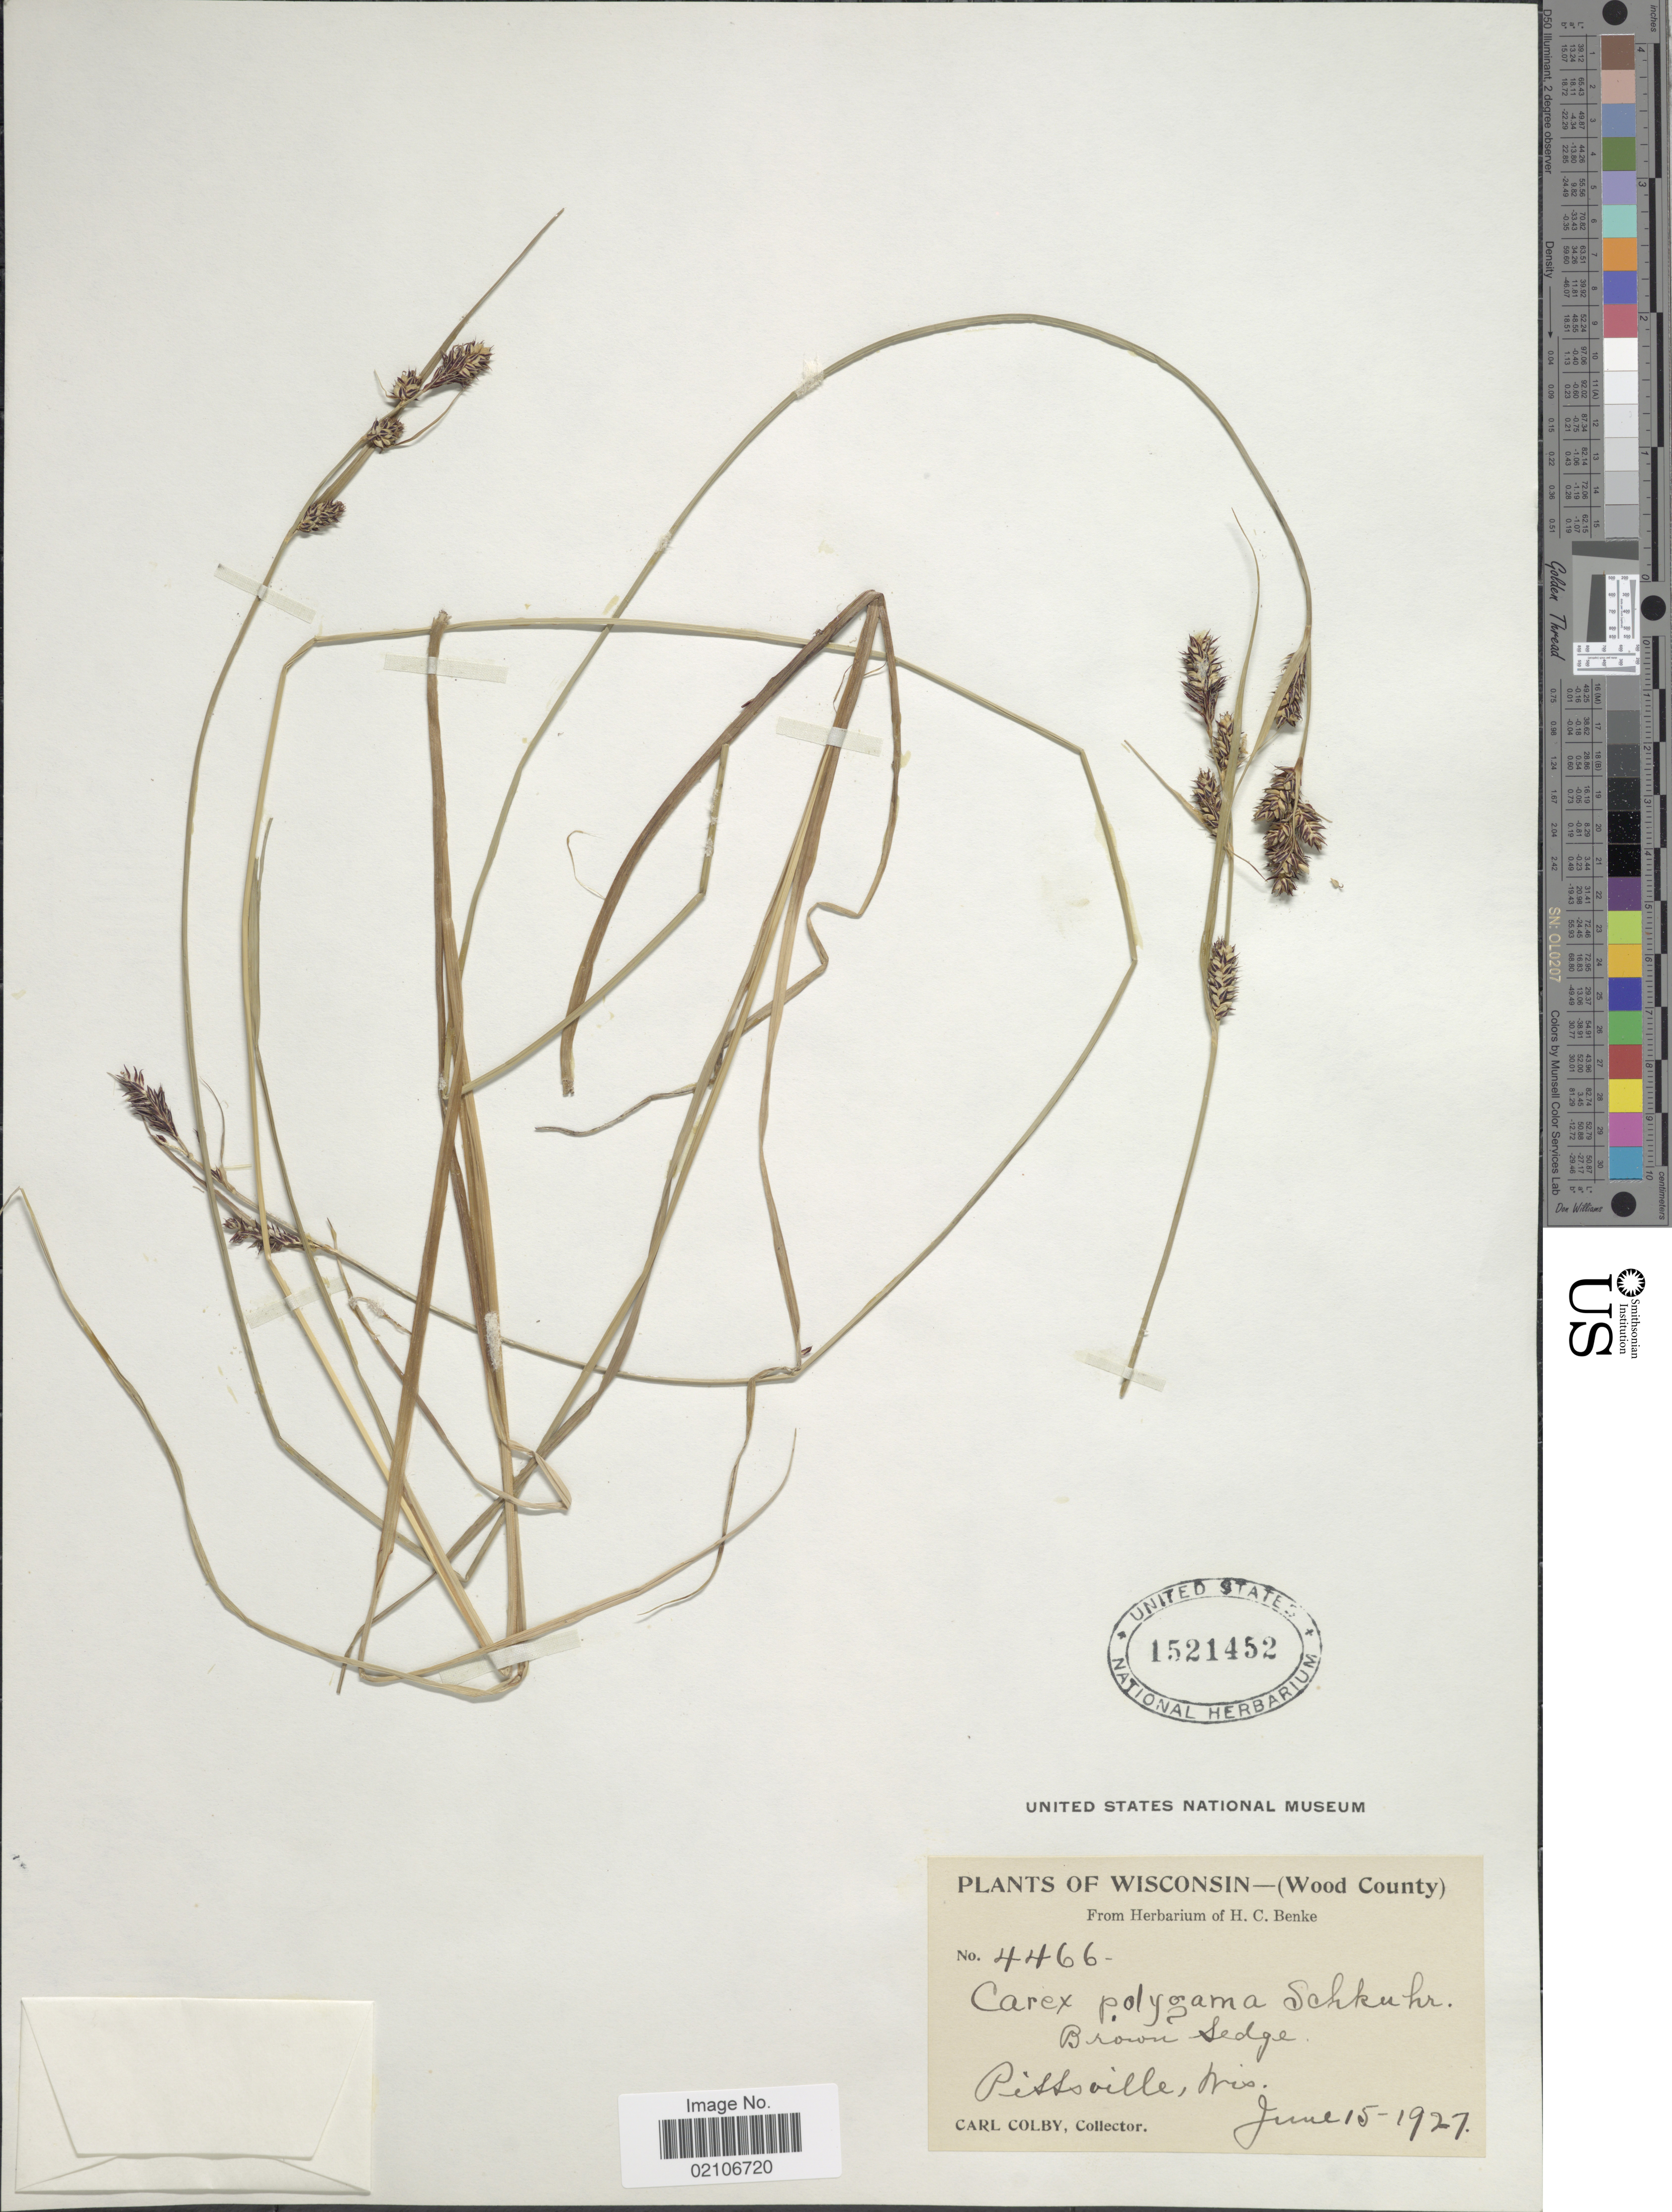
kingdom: Plantae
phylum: Tracheophyta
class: Liliopsida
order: Poales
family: Cyperaceae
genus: Carex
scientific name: Carex buxbaumii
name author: Wahlenb.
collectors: C. Colby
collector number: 4466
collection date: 1927-06-15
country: United States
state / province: Wisconsin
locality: (Wood County), Brown Sedge, Pittsville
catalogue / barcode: US 1521452